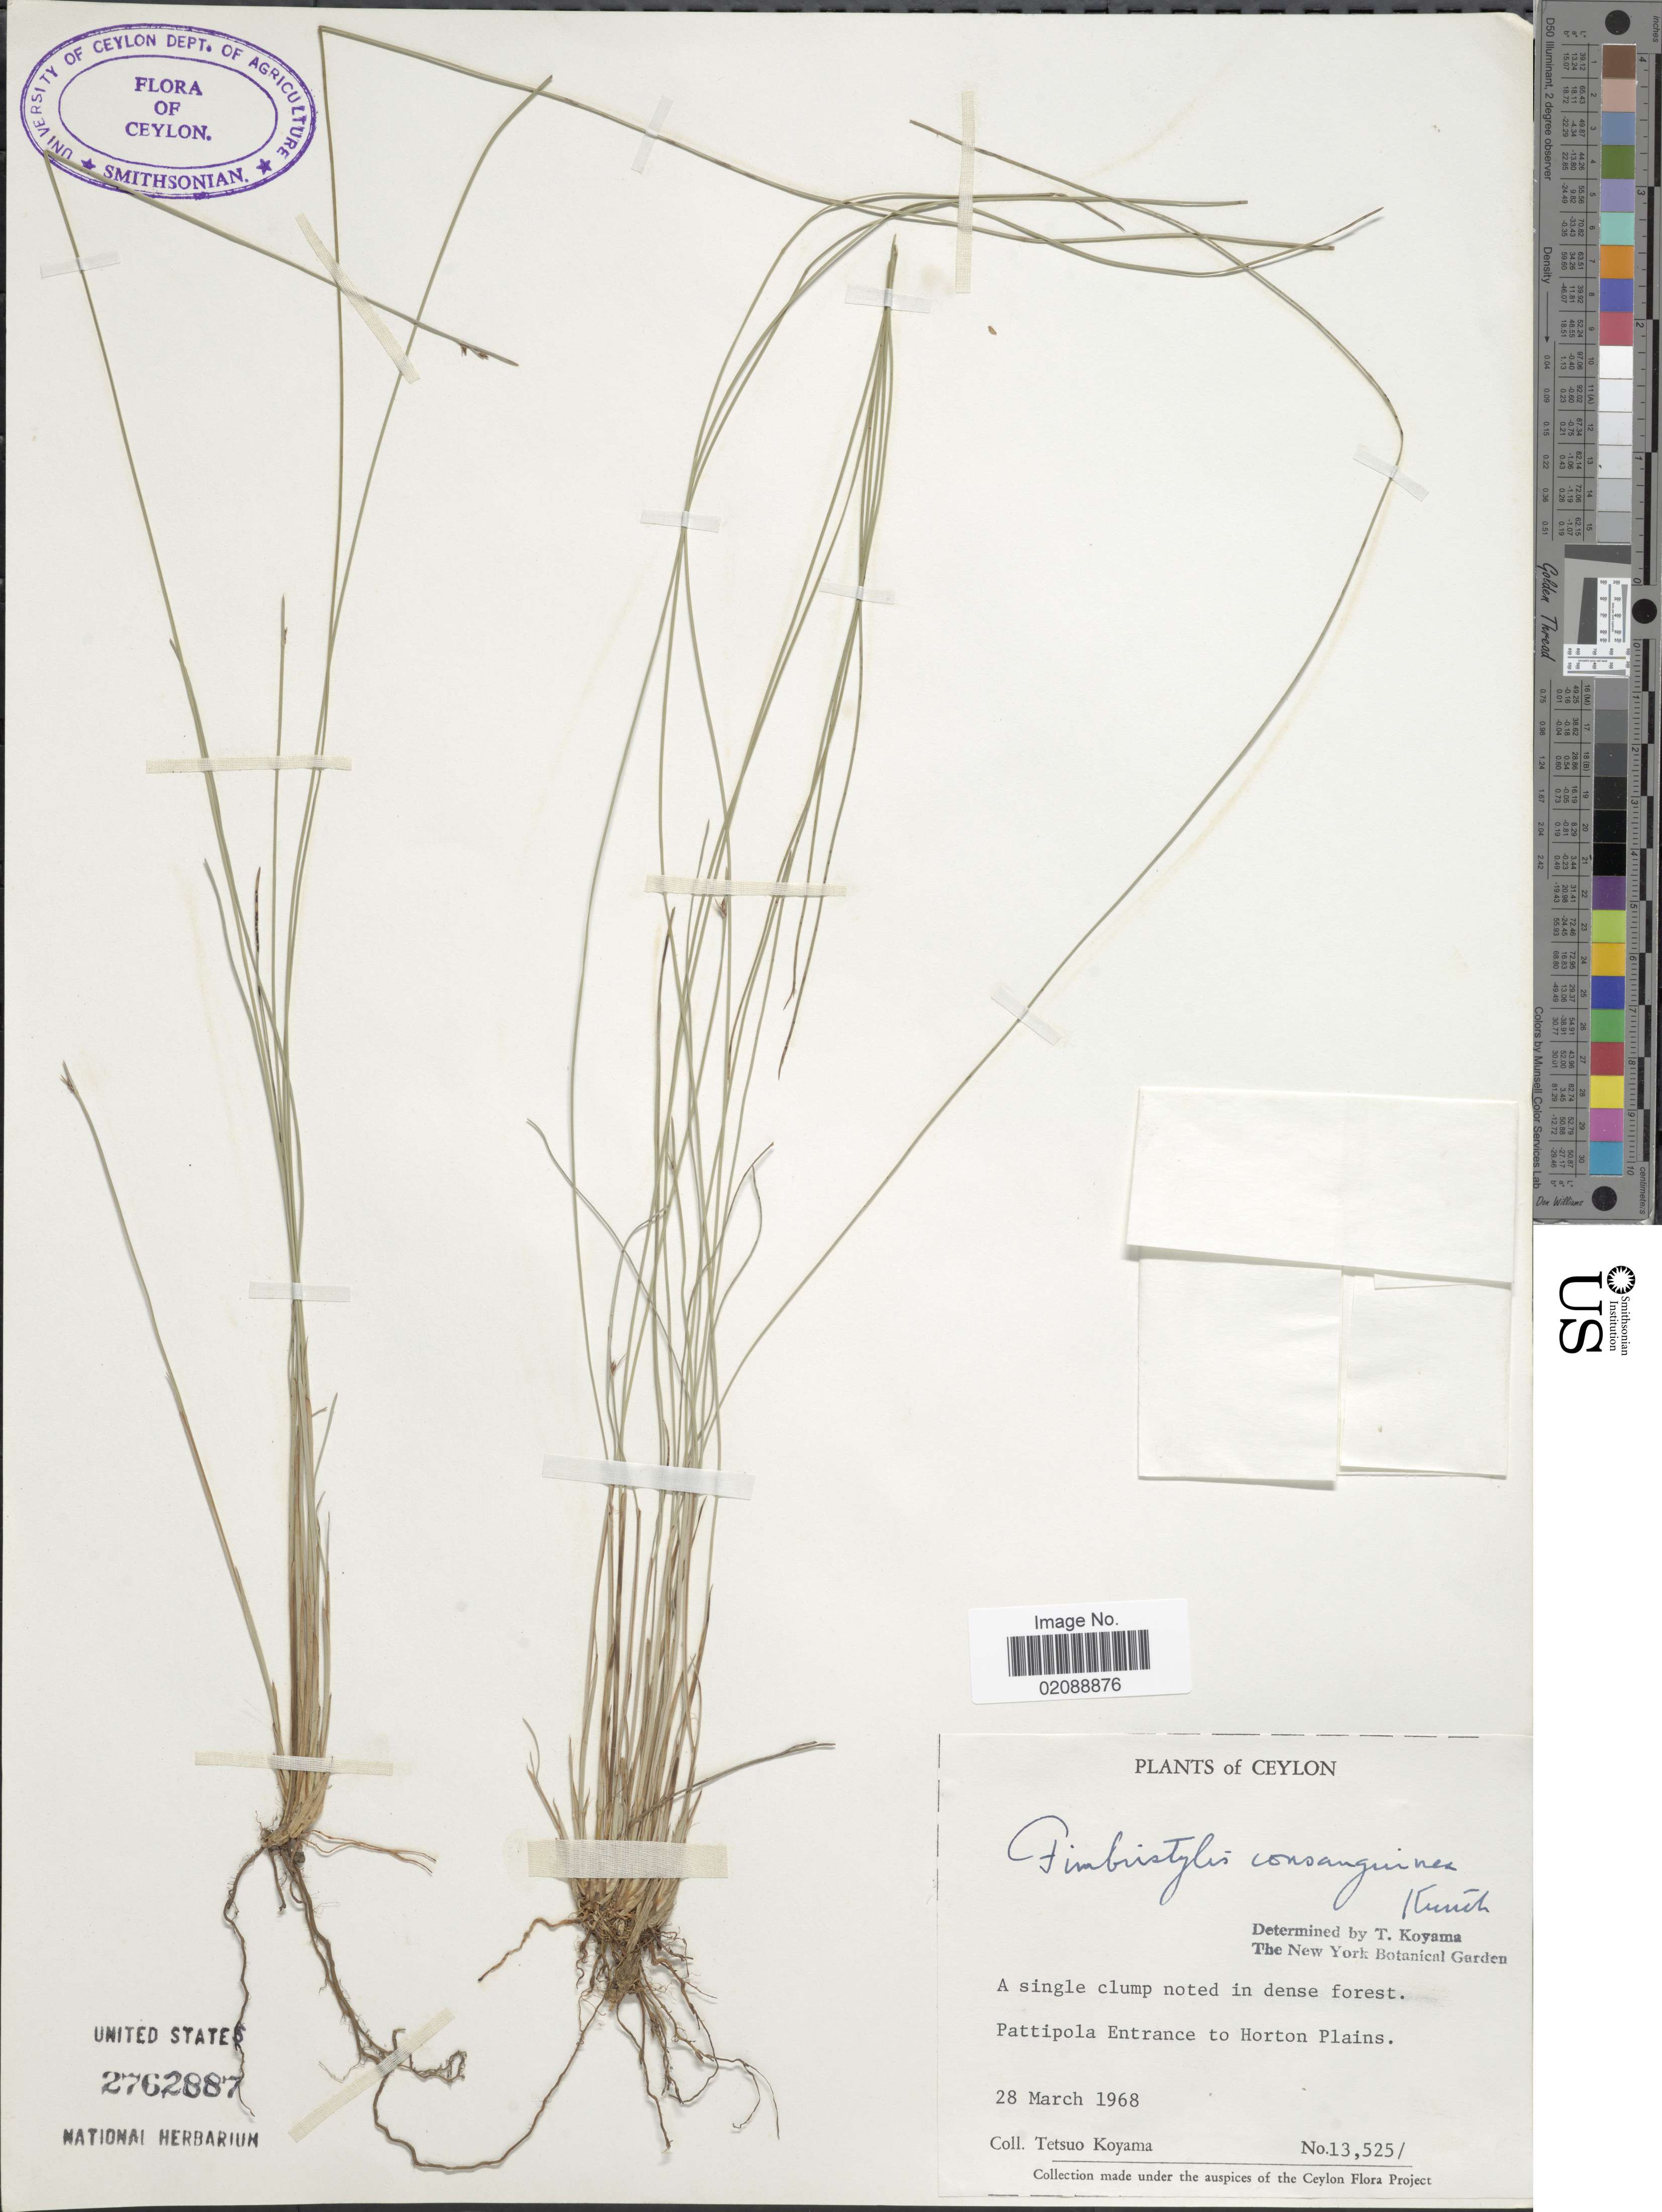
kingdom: Plantae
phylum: Tracheophyta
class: Liliopsida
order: Poales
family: Cyperaceae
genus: Fimbristylis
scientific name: Fimbristylis consanguinea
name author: Kunth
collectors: T. Koyama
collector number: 13525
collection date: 1968-03-28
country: Sri Lanka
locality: Ceylon, Pattipola Entrance to Horton Plains.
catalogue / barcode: US 2762887